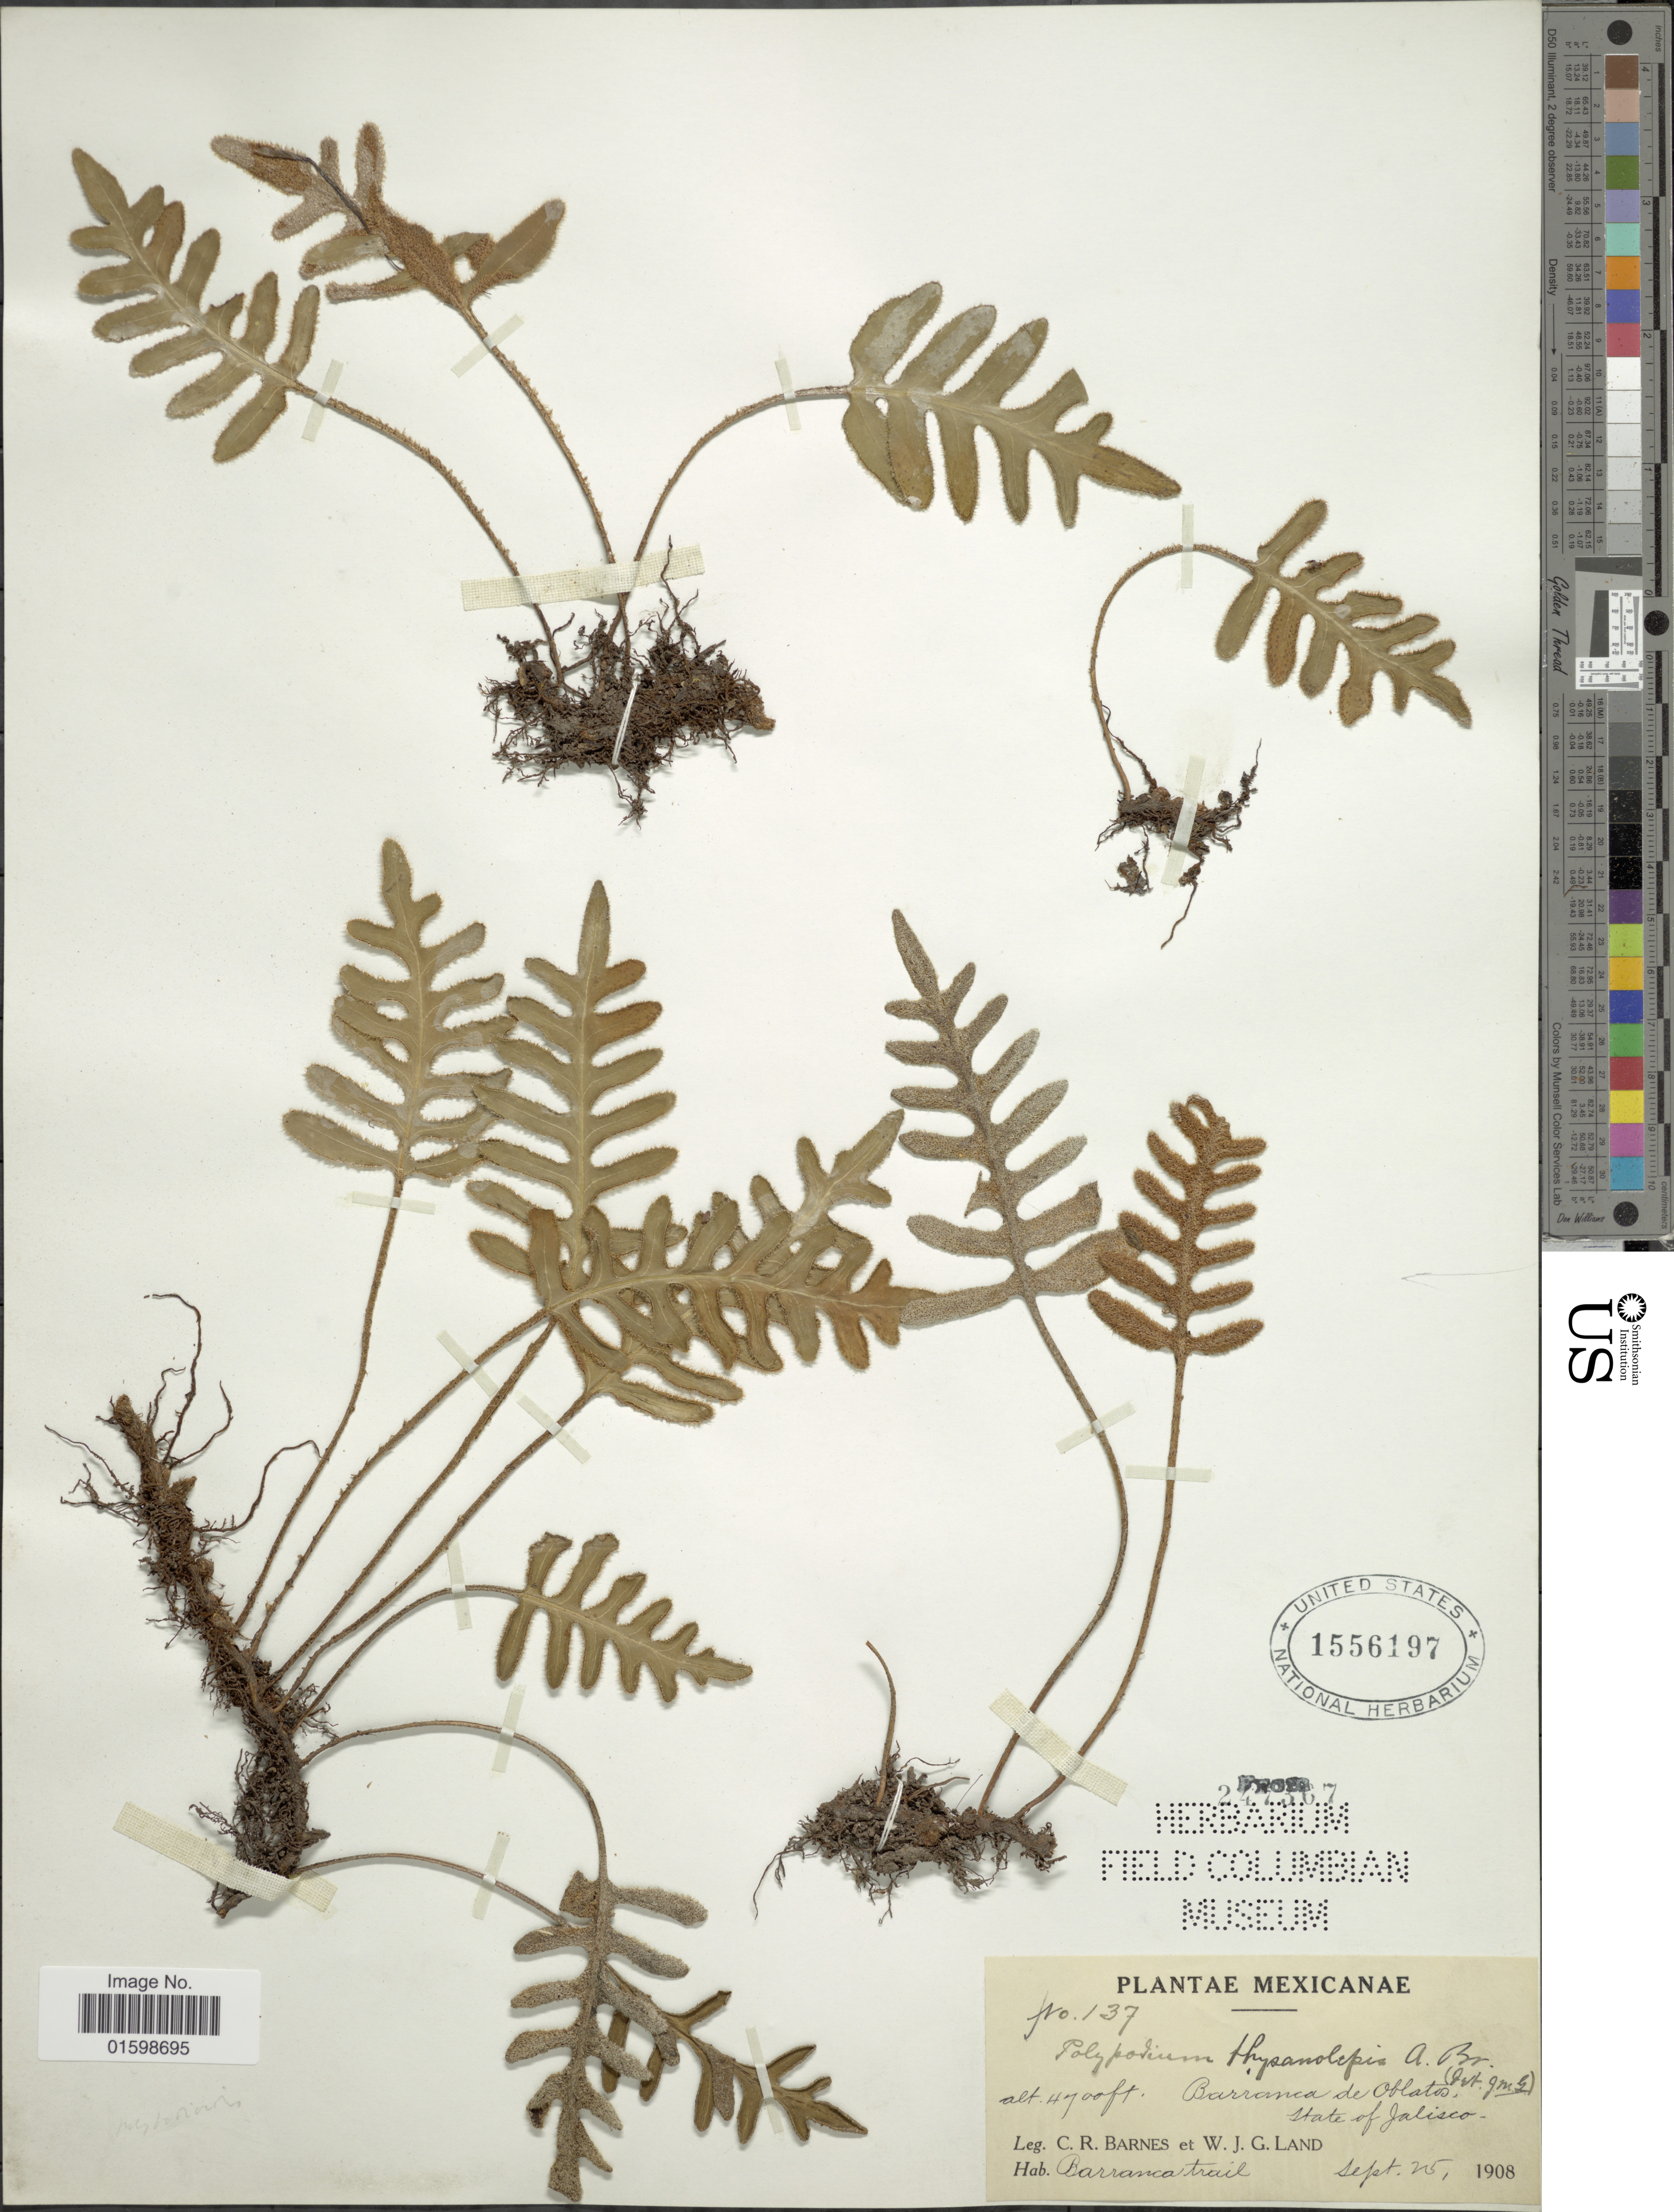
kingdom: Plantae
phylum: Tracheophyta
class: Polypodiopsida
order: Polypodiales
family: Polypodiaceae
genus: Pleopeltis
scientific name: Pleopeltis thyssanolepis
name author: (A. Braun ex Klotzsch) E.G. Andrews & Windham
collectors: C. R. Barnes & W. J. G. Land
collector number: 137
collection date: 1908-09-25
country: Mexico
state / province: Jalisco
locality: Barranca de Oblatos, Barranca trail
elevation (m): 1433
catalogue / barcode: US 1556197